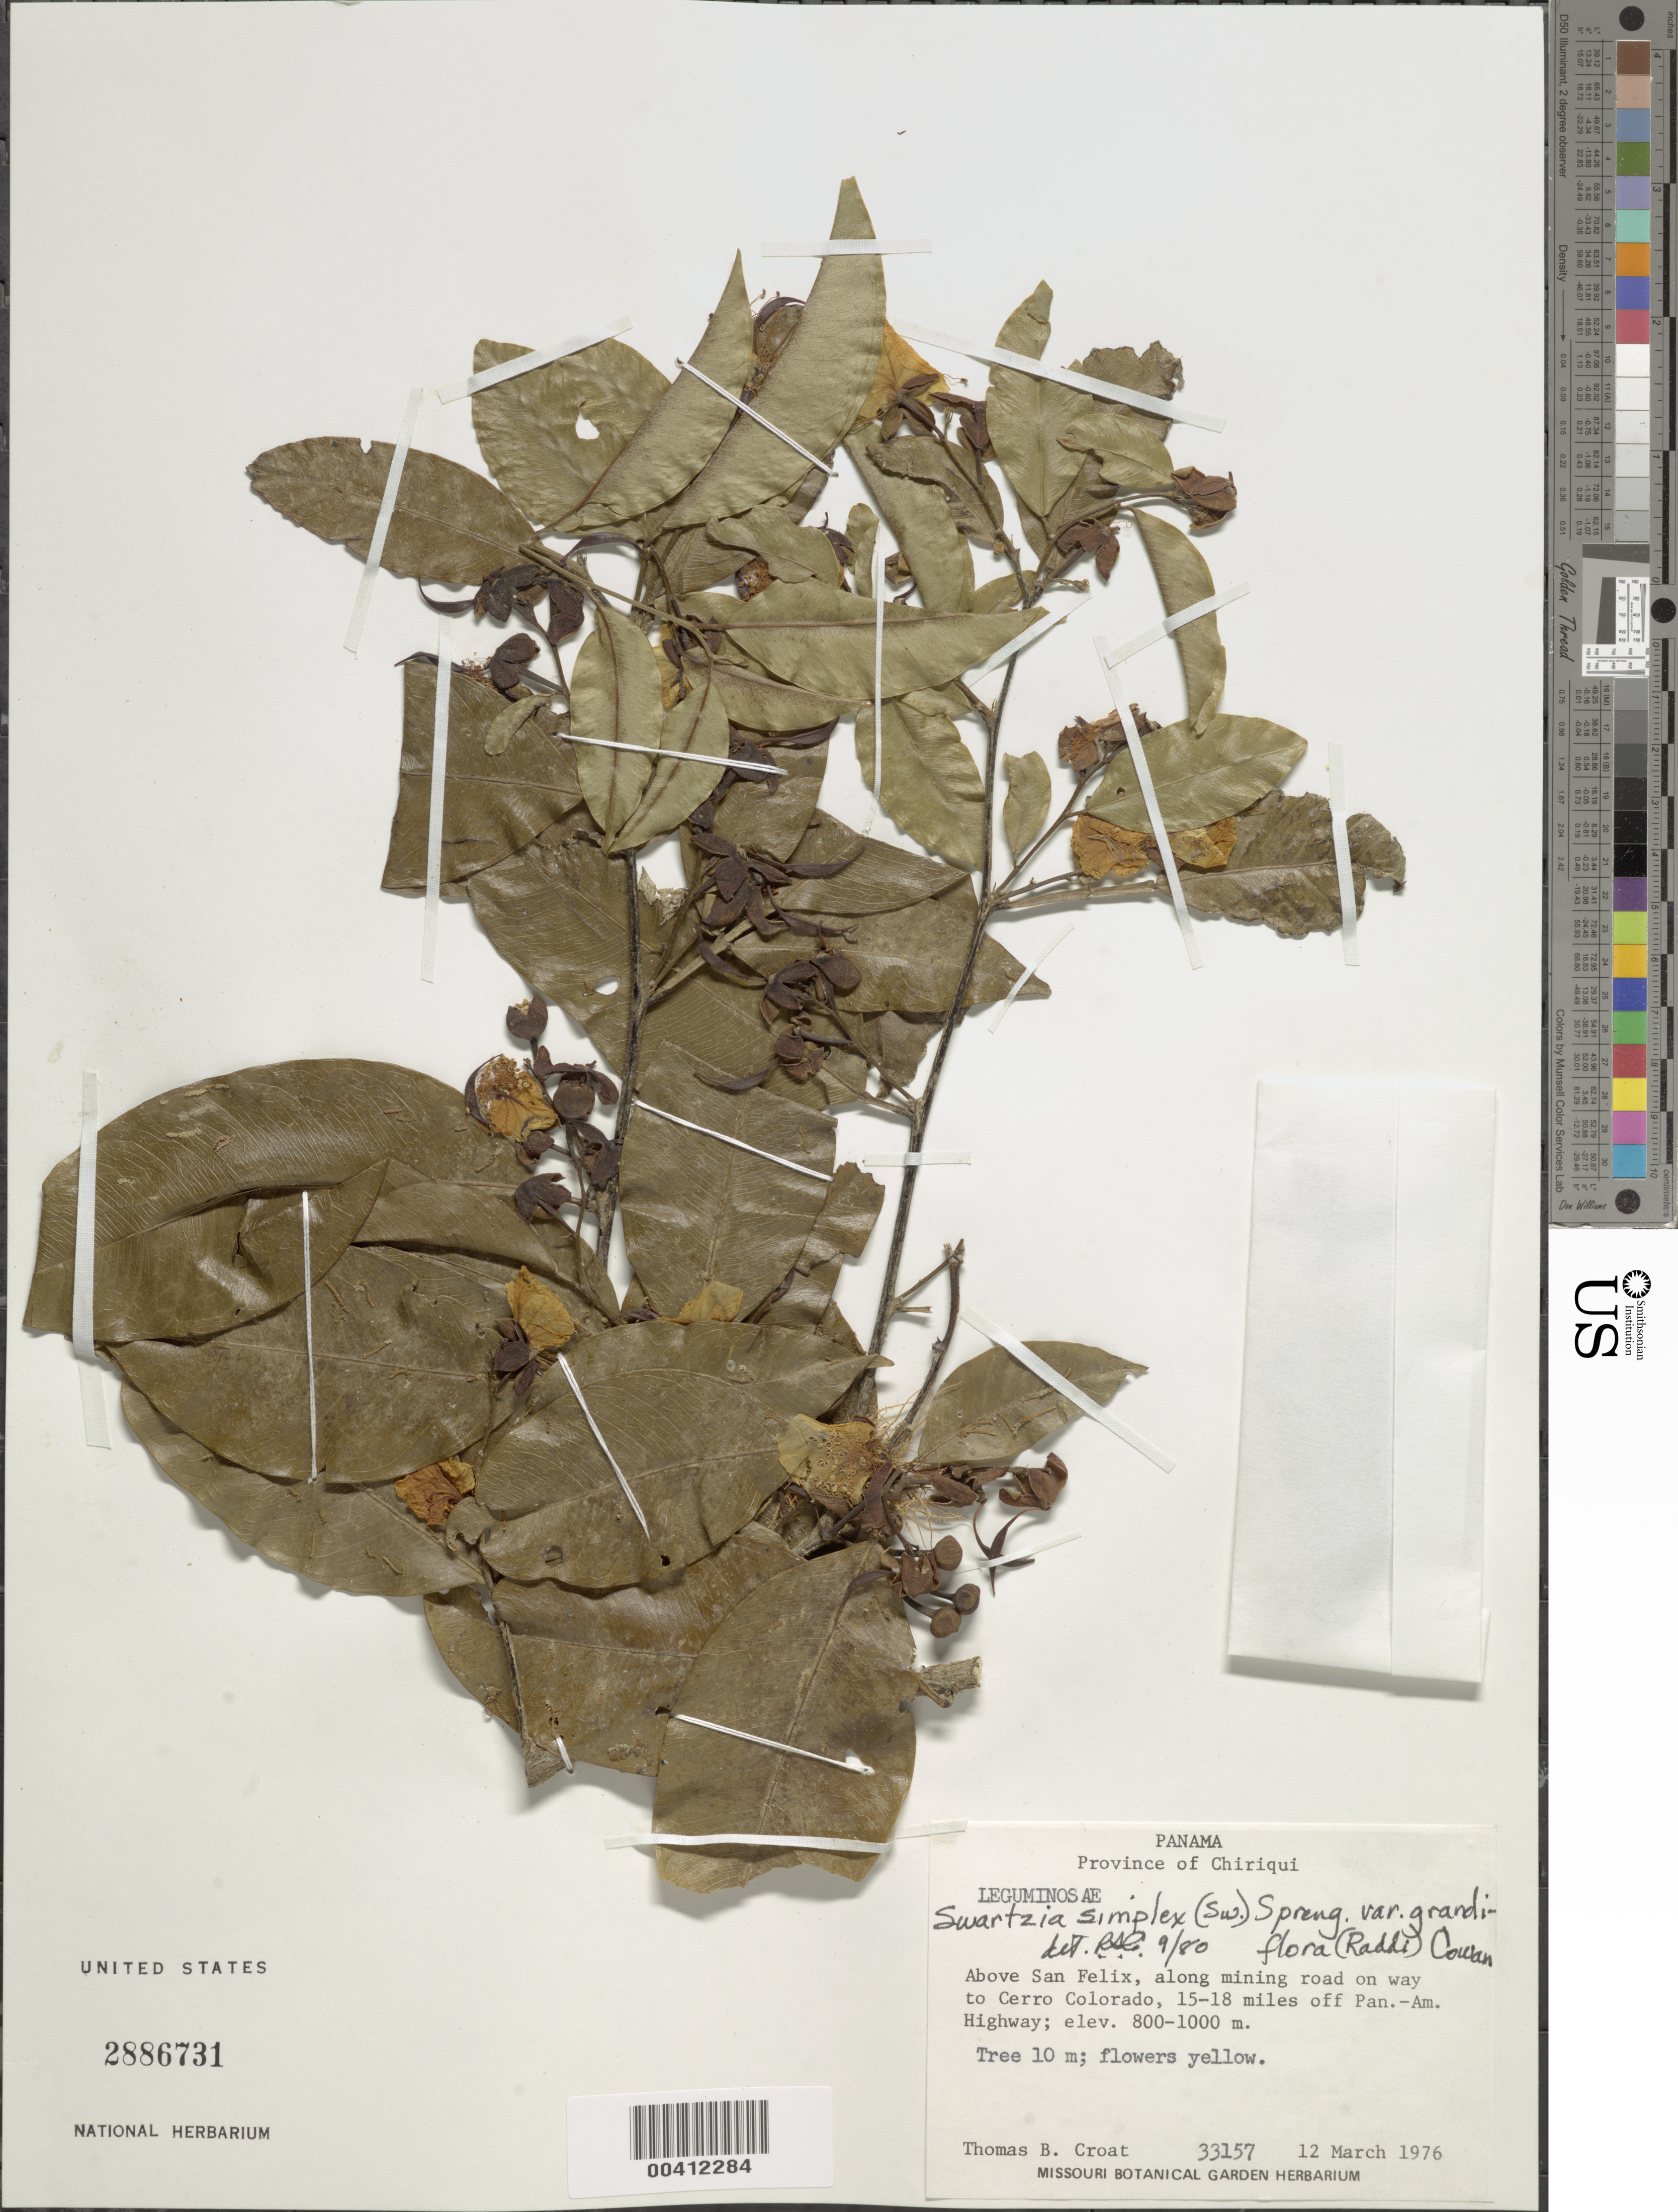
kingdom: Plantae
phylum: Tracheophyta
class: Magnoliopsida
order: Fabales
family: Fabaceae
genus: Swartzia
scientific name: Swartzia simplex var. grandiflora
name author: (Raddi) R.S. Cowan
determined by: Cowan, R. S.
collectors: T. B. Croat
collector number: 33157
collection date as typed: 12 Mar 1976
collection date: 1976-03-12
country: Panama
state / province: Chiriquí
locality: Above San Felix, along road on way to Cerro Colorado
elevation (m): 800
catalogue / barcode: US 2886731